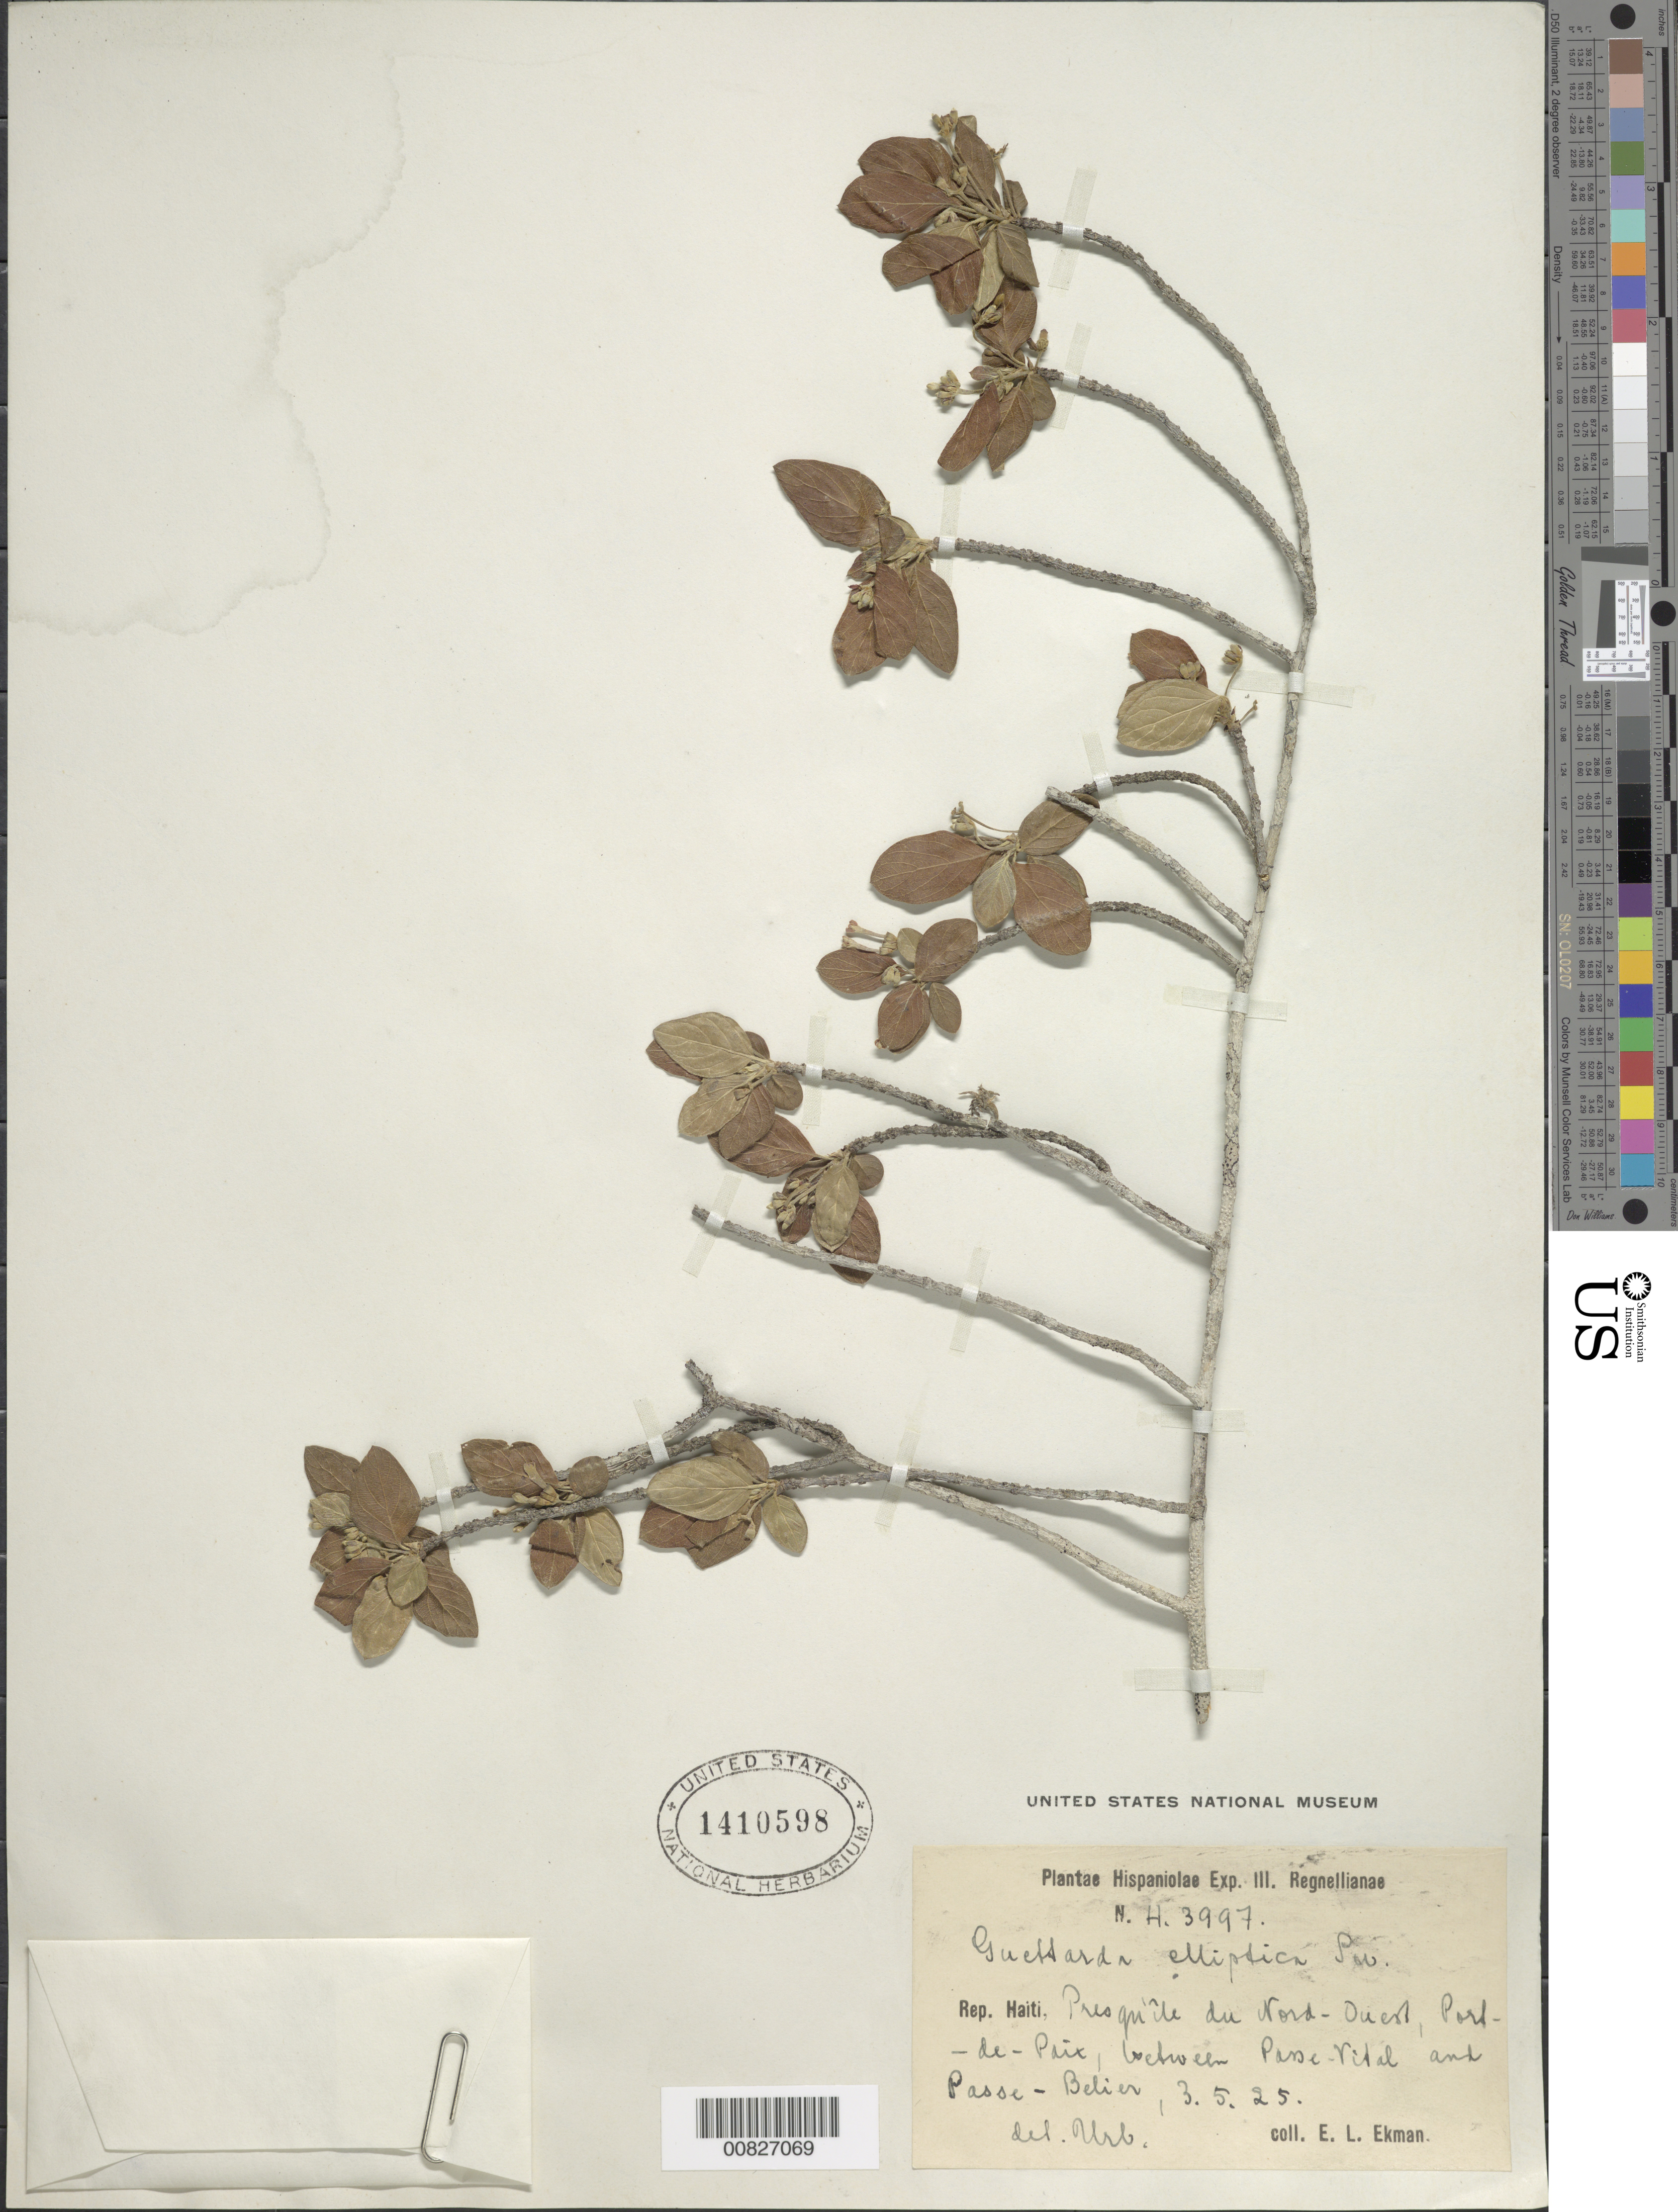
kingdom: Plantae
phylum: Tracheophyta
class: Magnoliopsida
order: Gentianales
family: Rubiaceae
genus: Guettarda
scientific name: Guettarda elliptica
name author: Sw.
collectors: E. L. Ekman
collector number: H 3997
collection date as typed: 03 May 1925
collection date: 1925-05-03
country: Haiti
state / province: Nord-Ouest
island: Hispaniola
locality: Port de Paix, between Passe-Vital and Passe-Belier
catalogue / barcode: US 1410598